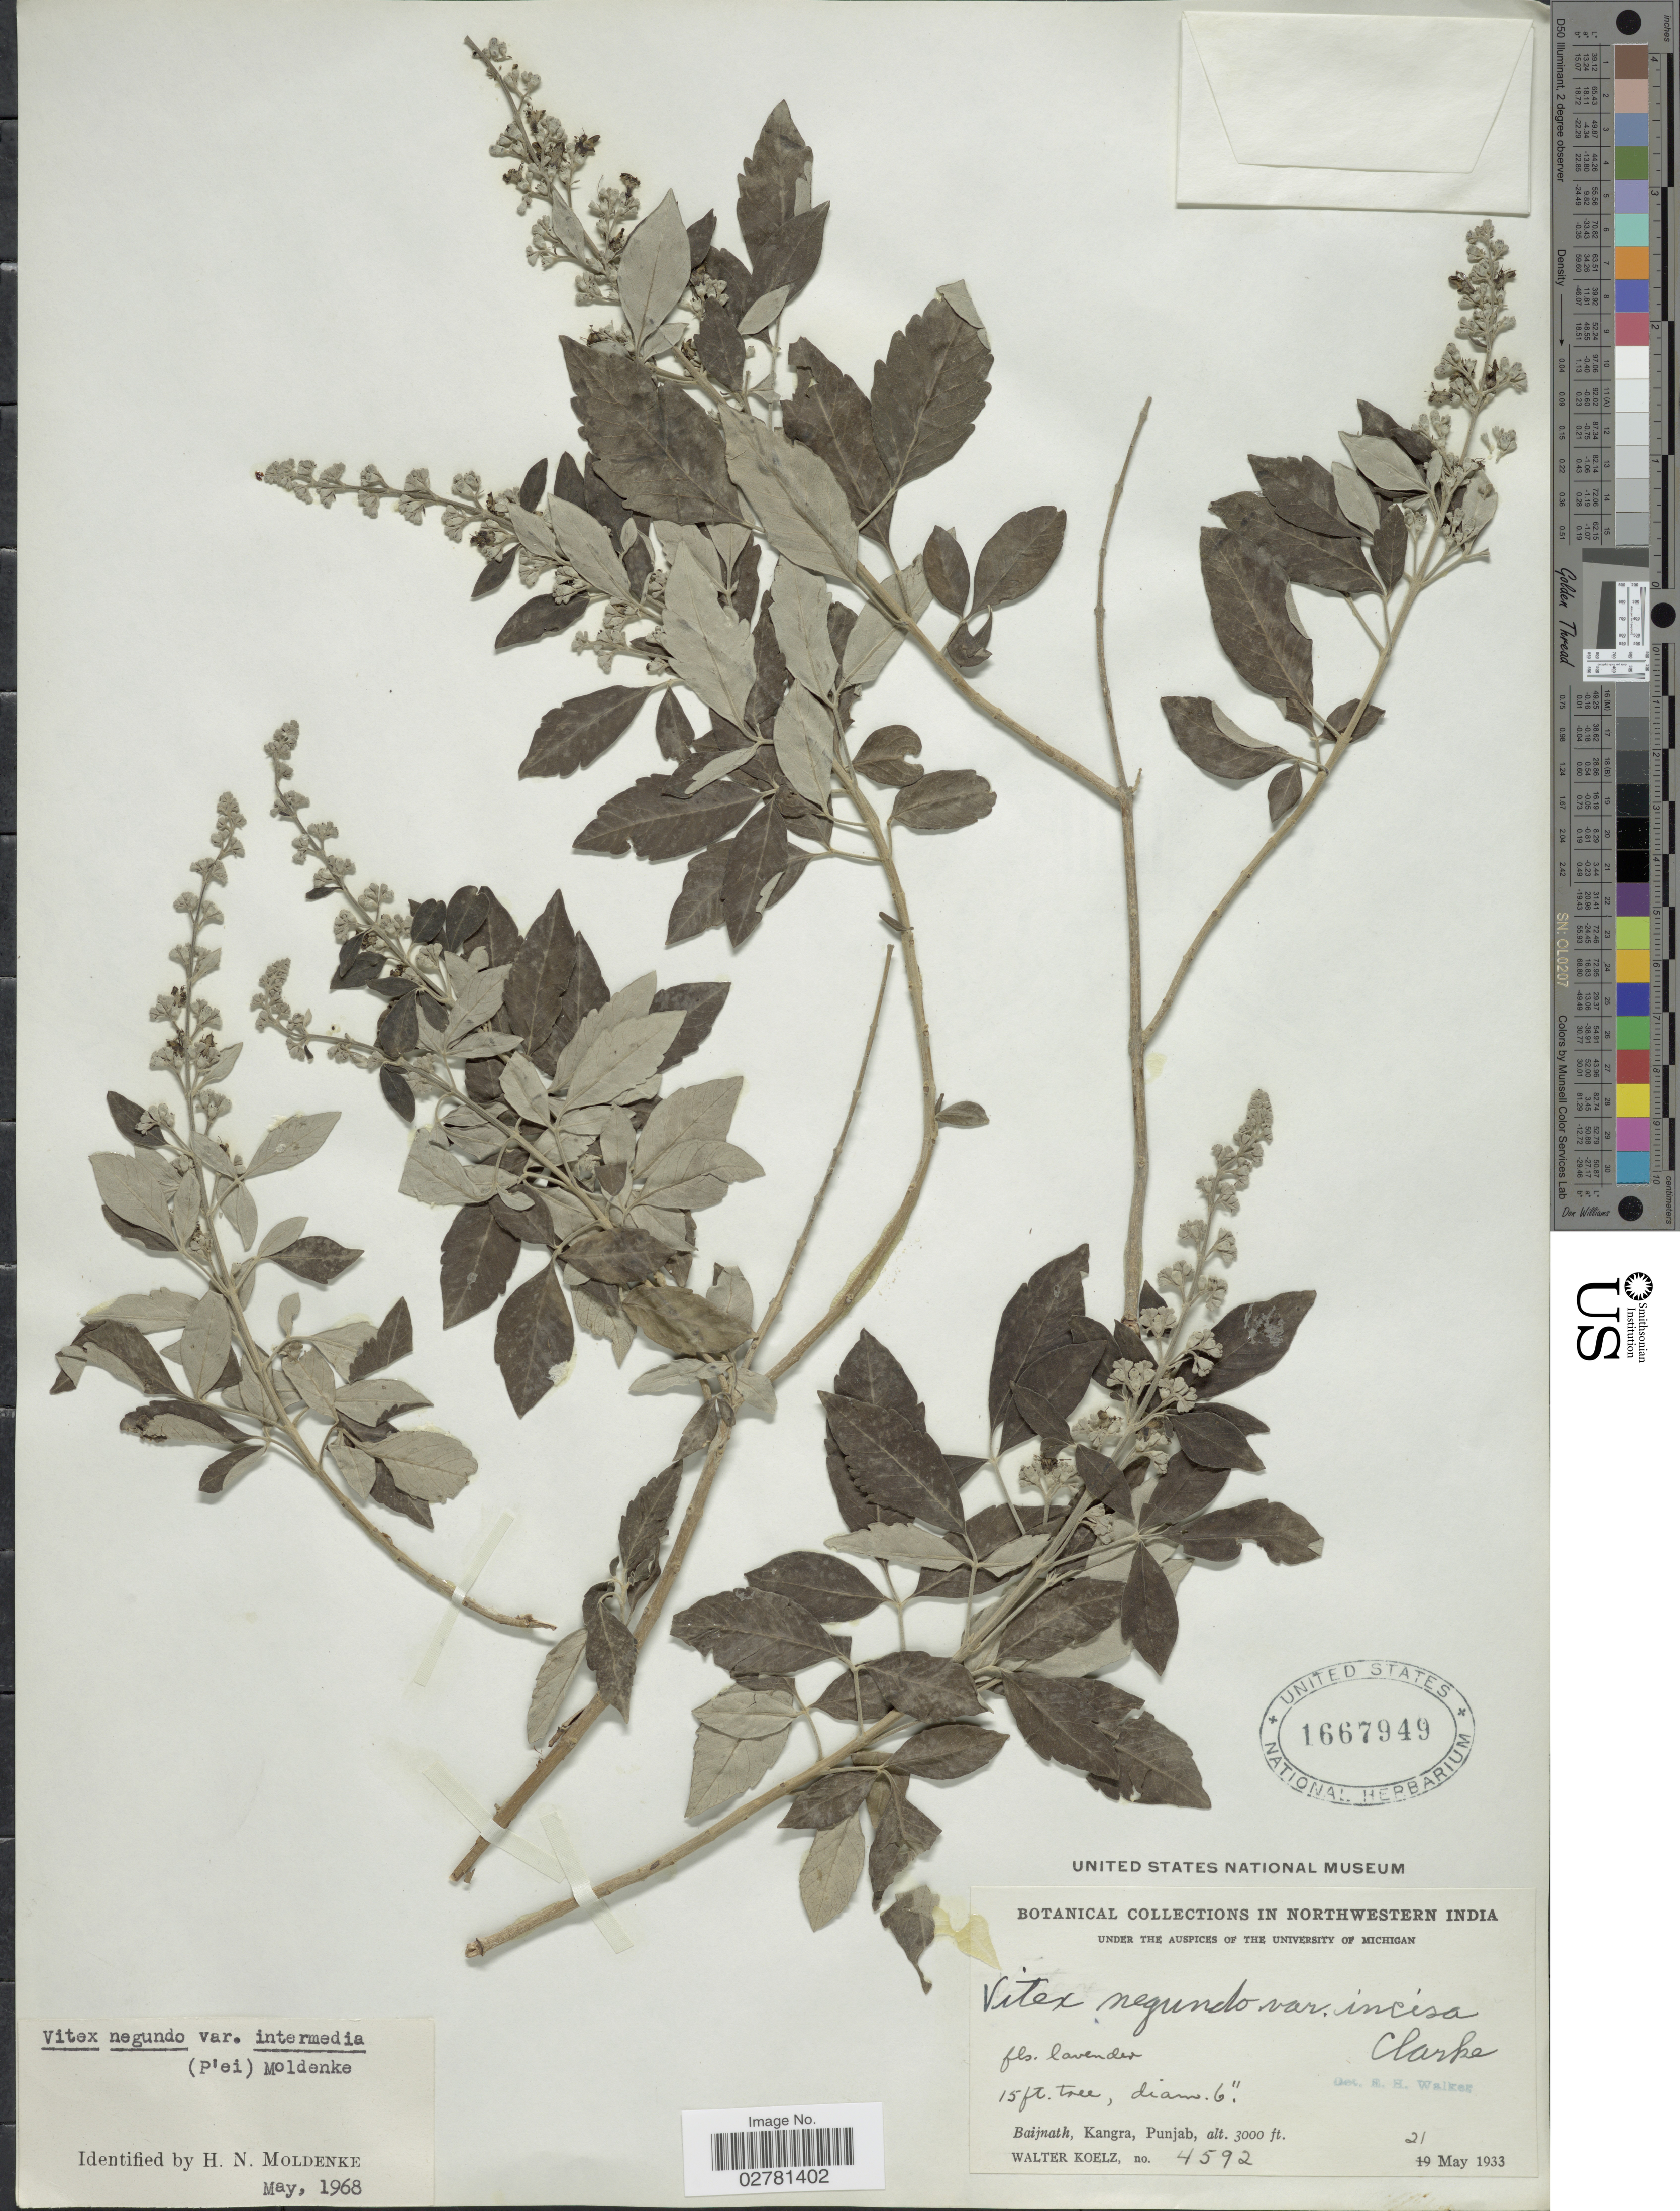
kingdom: Plantae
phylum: Tracheophyta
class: Magnoliopsida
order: Lamiales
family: Lamiaceae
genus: Vitex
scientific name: Vitex negundo var. intermedia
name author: (C. Pei) Moldenke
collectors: W. N. Koelz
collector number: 4592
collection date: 1933-05-21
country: India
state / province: Punjab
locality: Baijnath, Kangra.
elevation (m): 914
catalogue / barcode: US 1667949